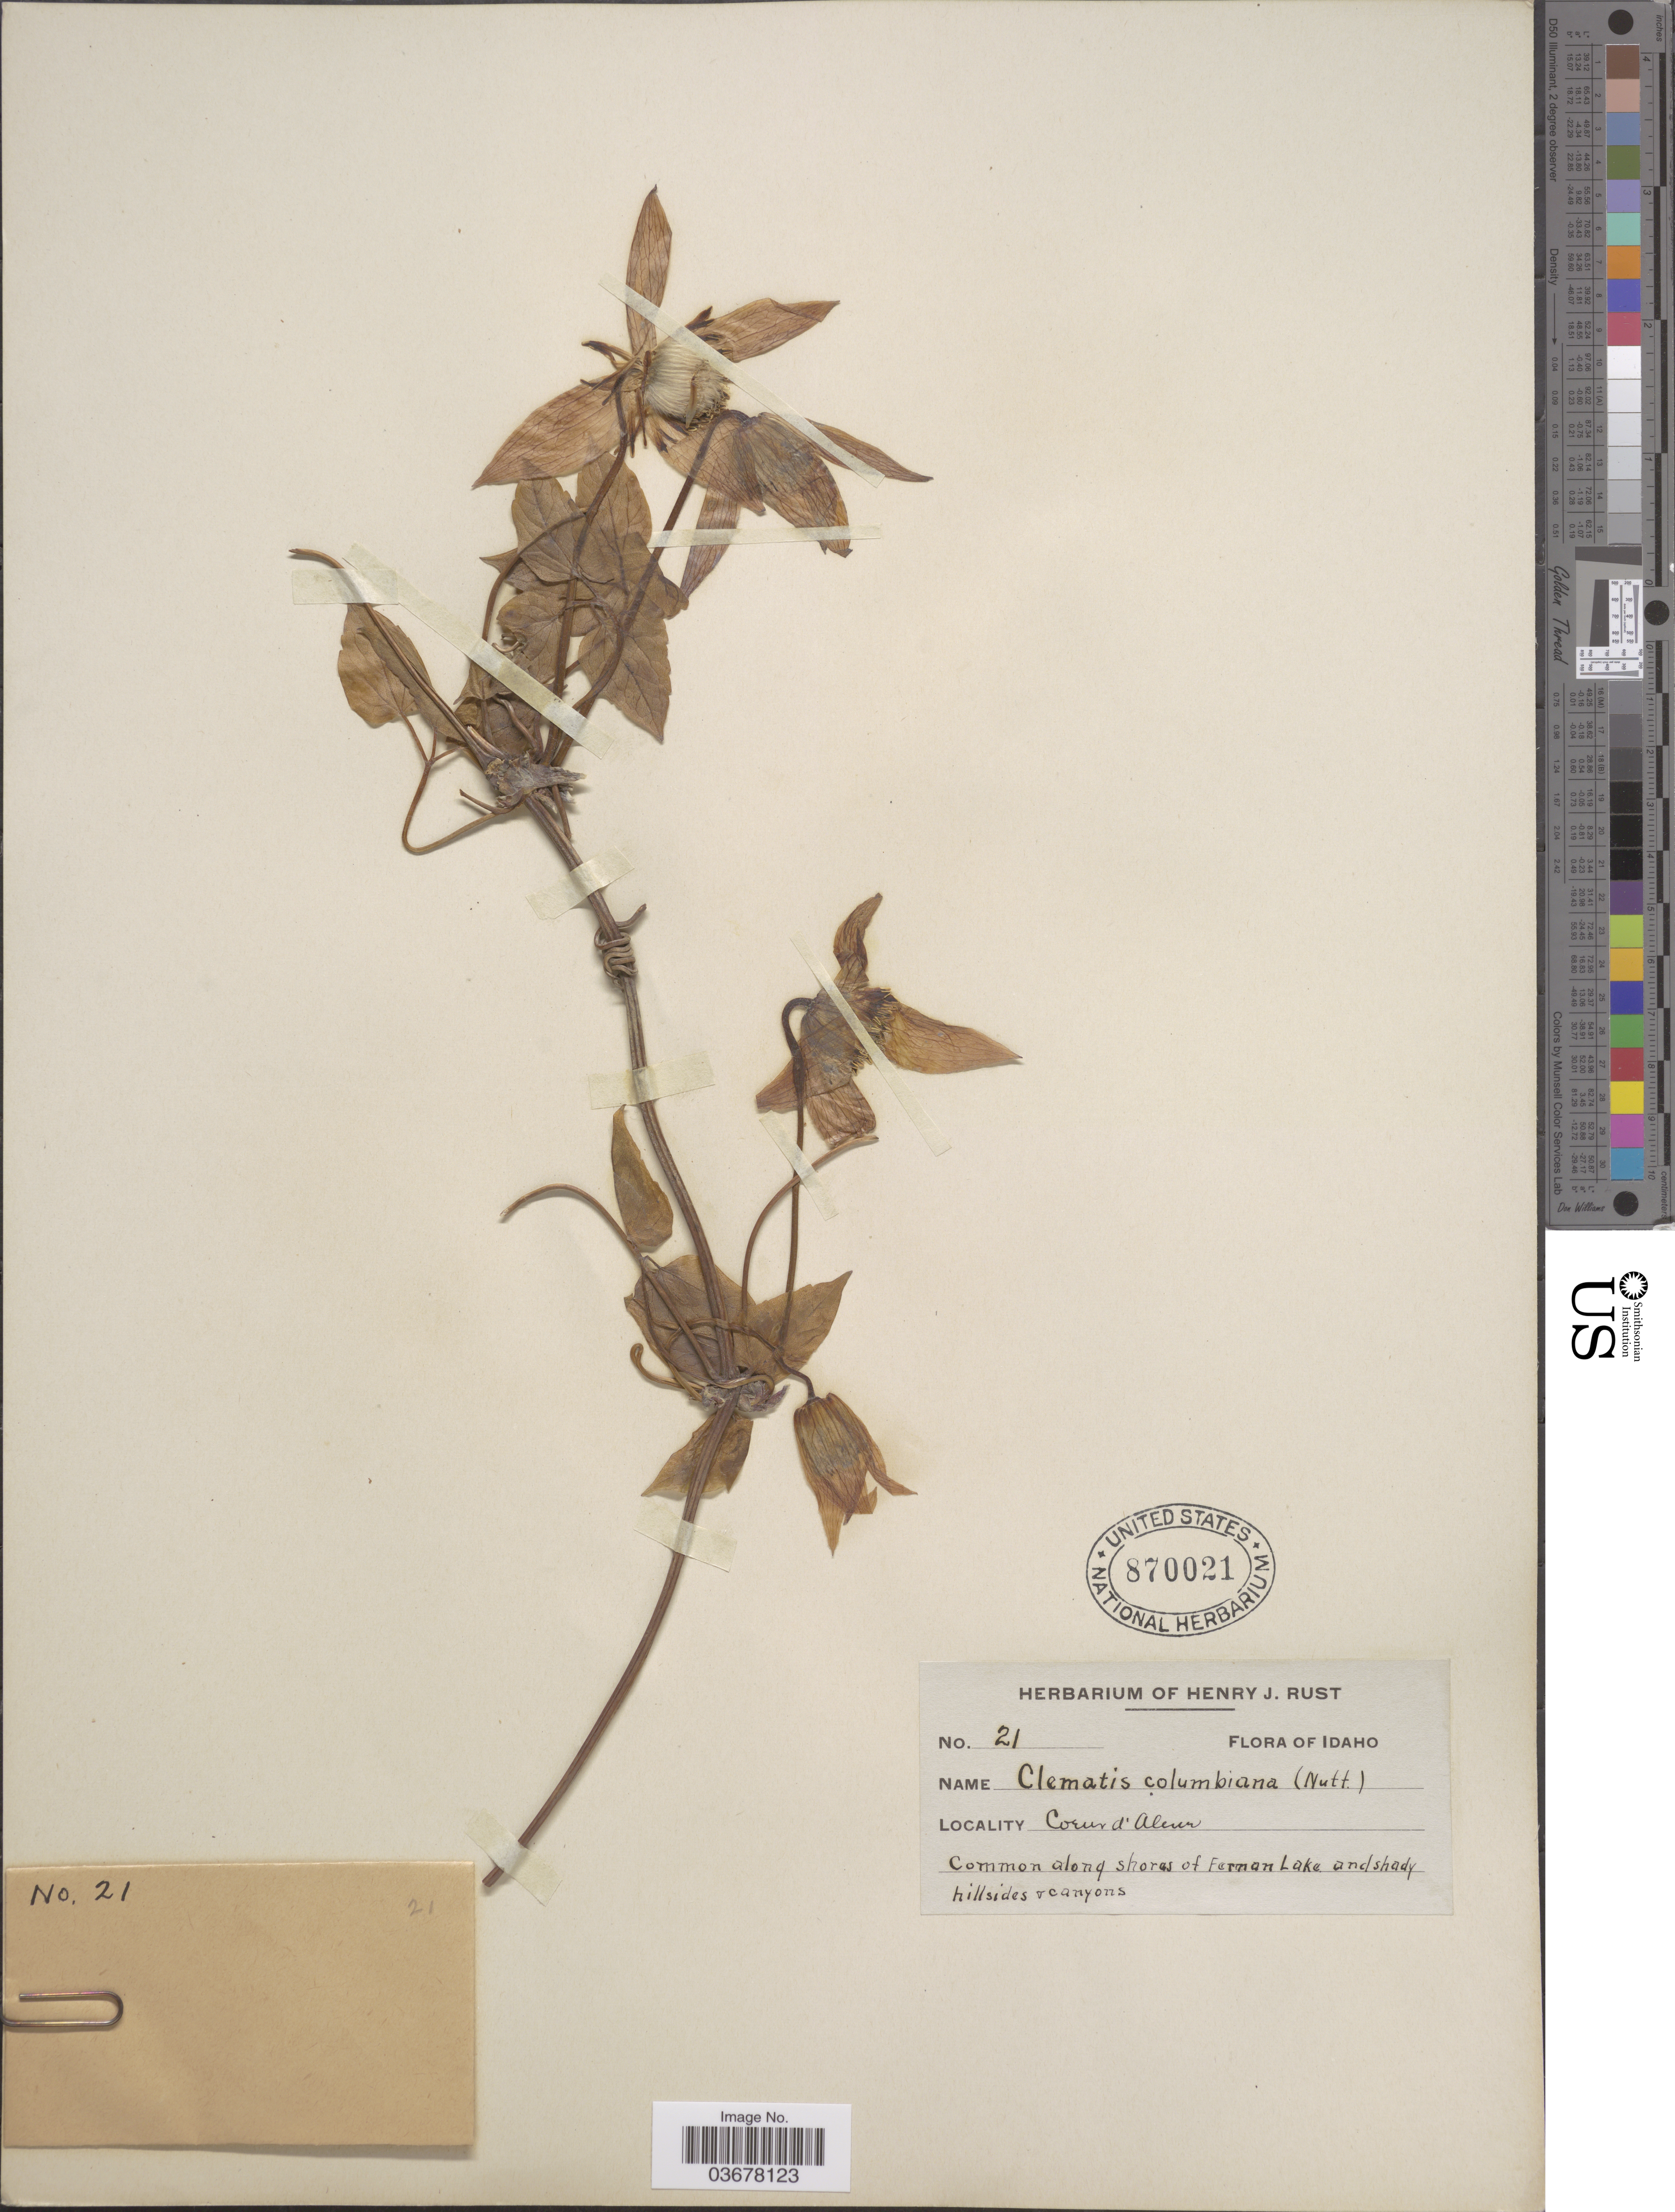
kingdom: Plantae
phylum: Tracheophyta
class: Magnoliopsida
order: Ranunculales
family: Ranunculaceae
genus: Clematis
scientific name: Clematis occidentalis var. grosseserrata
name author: (Rydb.) J.S. Pringle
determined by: Strong, M. T., (US), Smithsonian Institution - National Museum of Natural History (UNITED STATES)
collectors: ex herb. Henry J. Rust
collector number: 21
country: United States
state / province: Idaho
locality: Coeur d'Alene. Common along shores of Fernan Lake and shady hillsides & canyons.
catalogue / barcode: US 870021